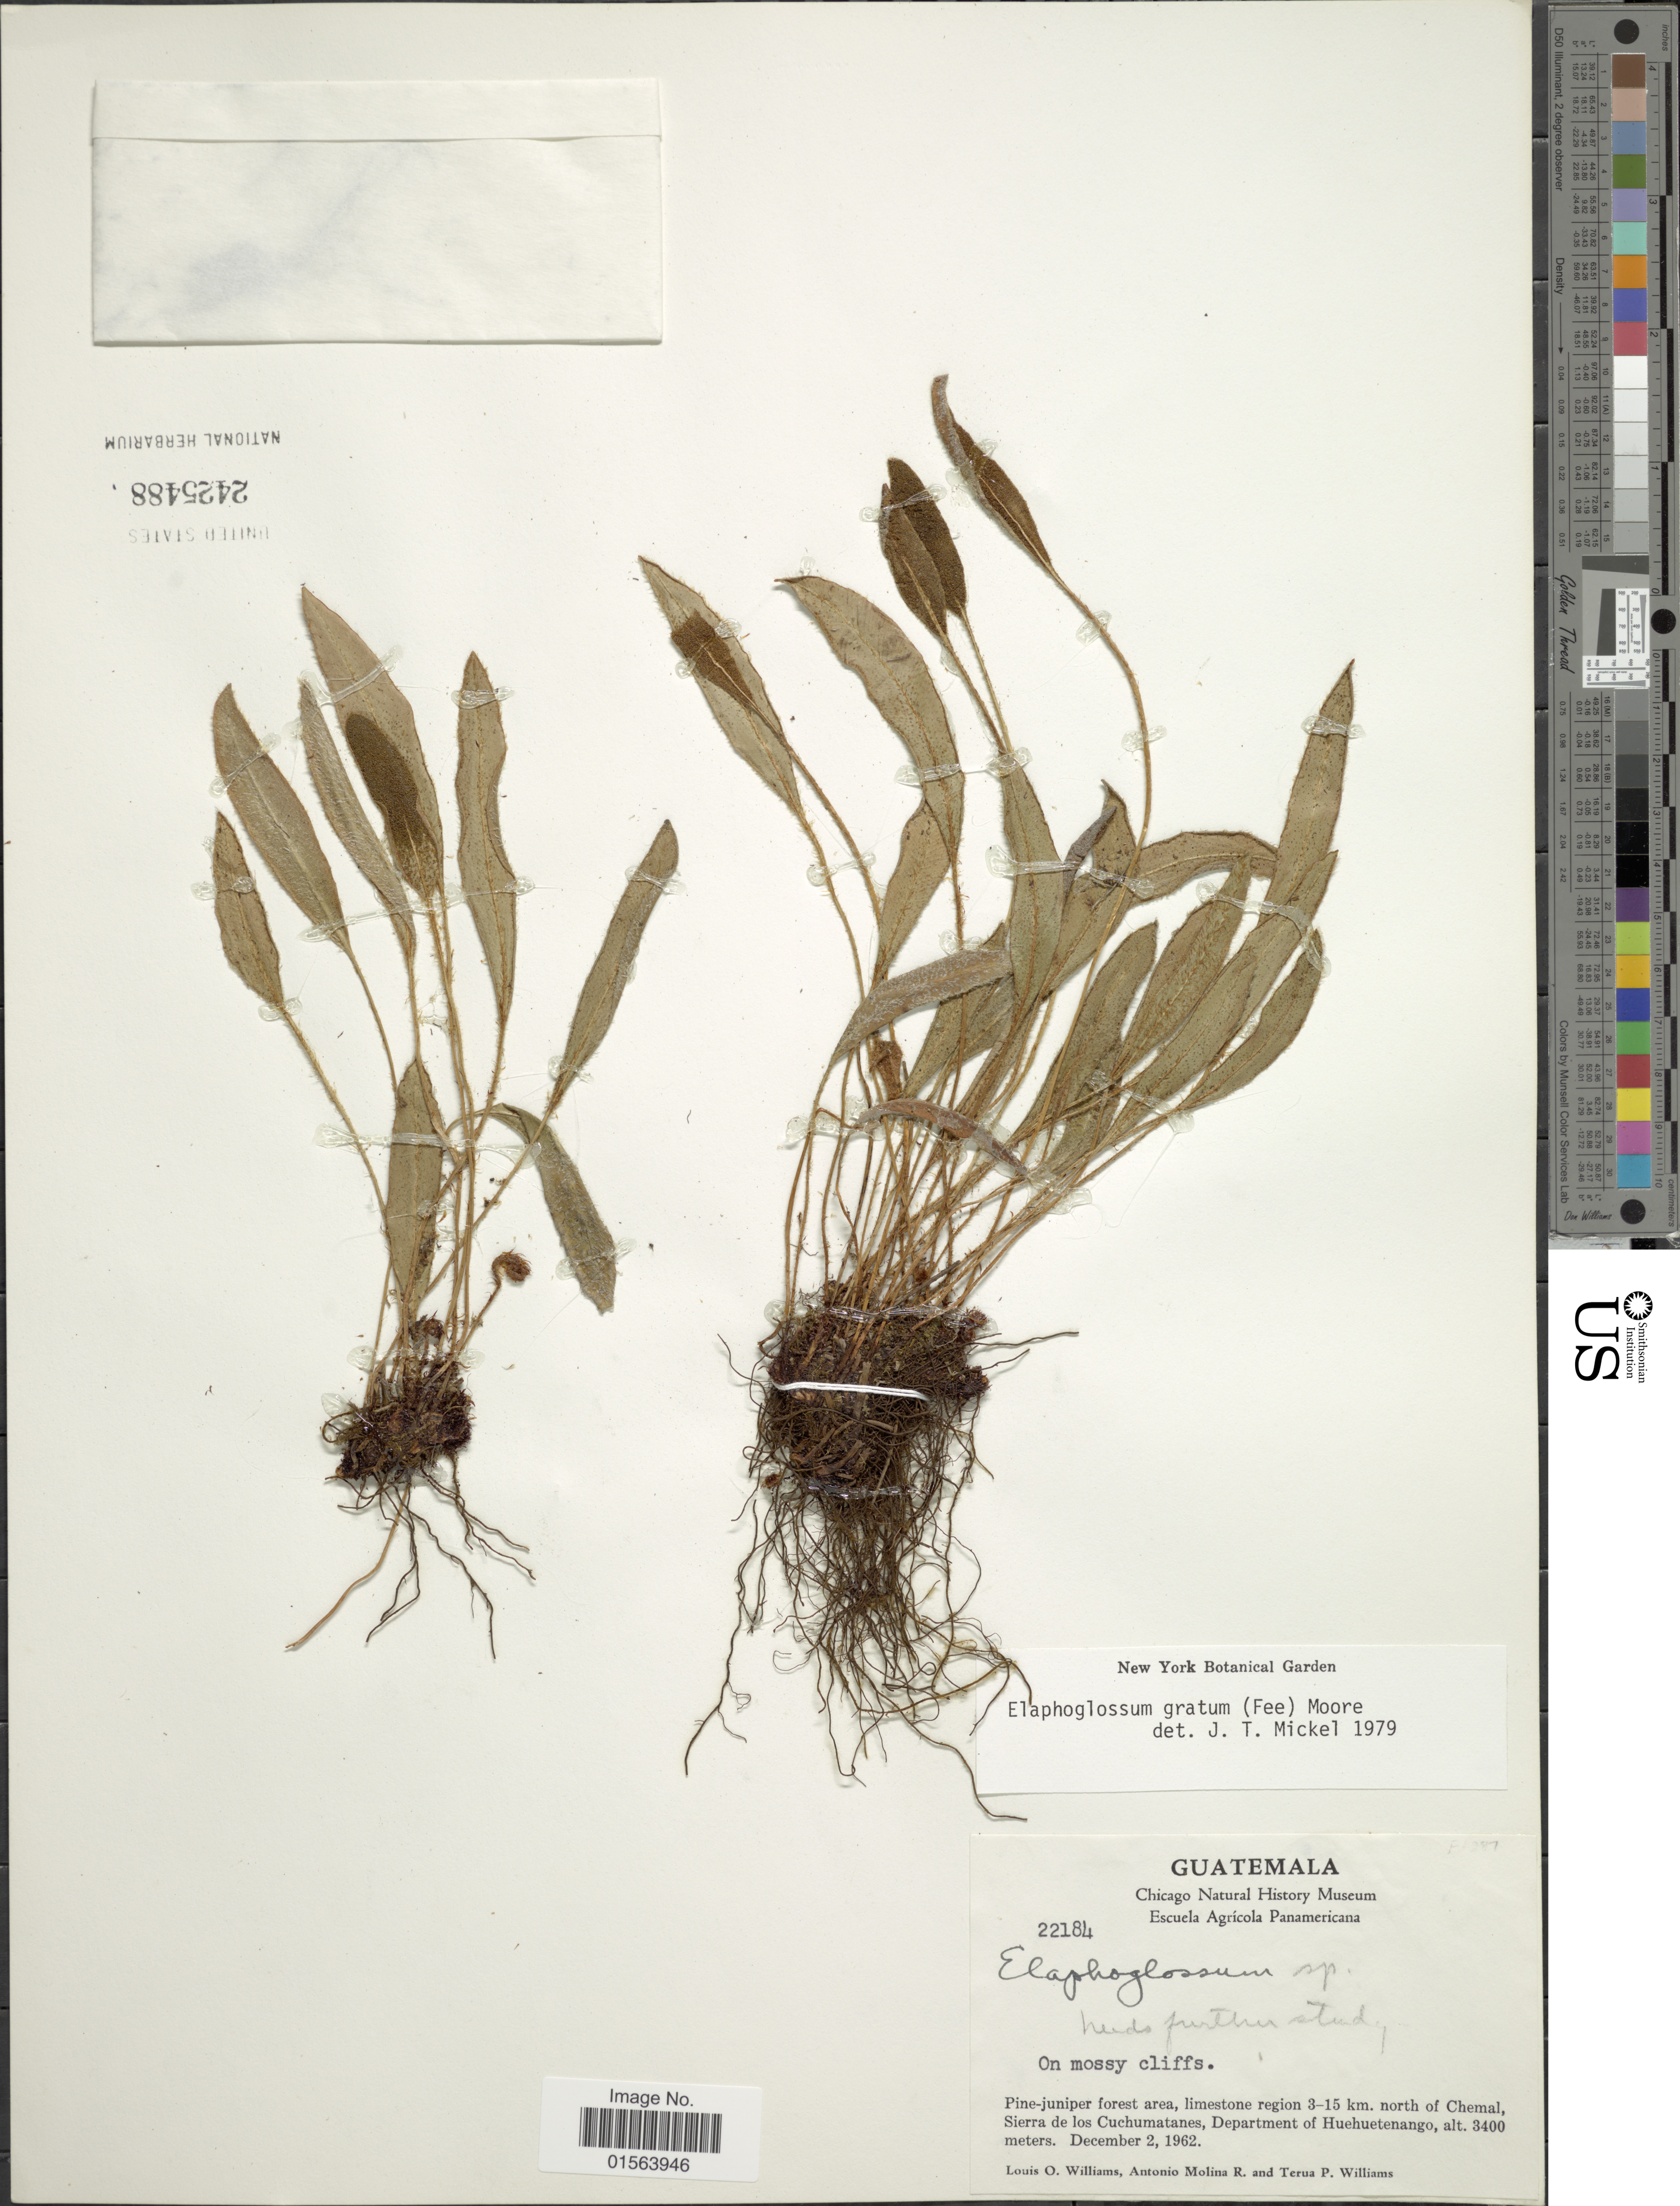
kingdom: Plantae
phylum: Tracheophyta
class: Polypodiopsida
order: Polypodiales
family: Dryopteridaceae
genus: Elaphoglossum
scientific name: Elaphoglossum gratum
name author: (Fée) T. Moore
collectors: L. O. Williams, A. Molina R. & T. P. Williams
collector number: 22184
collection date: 1962-12-02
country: Guatemala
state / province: Huehuetenango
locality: Pine-juniper forest area, limestone region 3-15 km. north of Chemal, Sierra de los Cuchumatanes, Department of Huehuetenango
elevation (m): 3400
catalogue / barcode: US 2425488